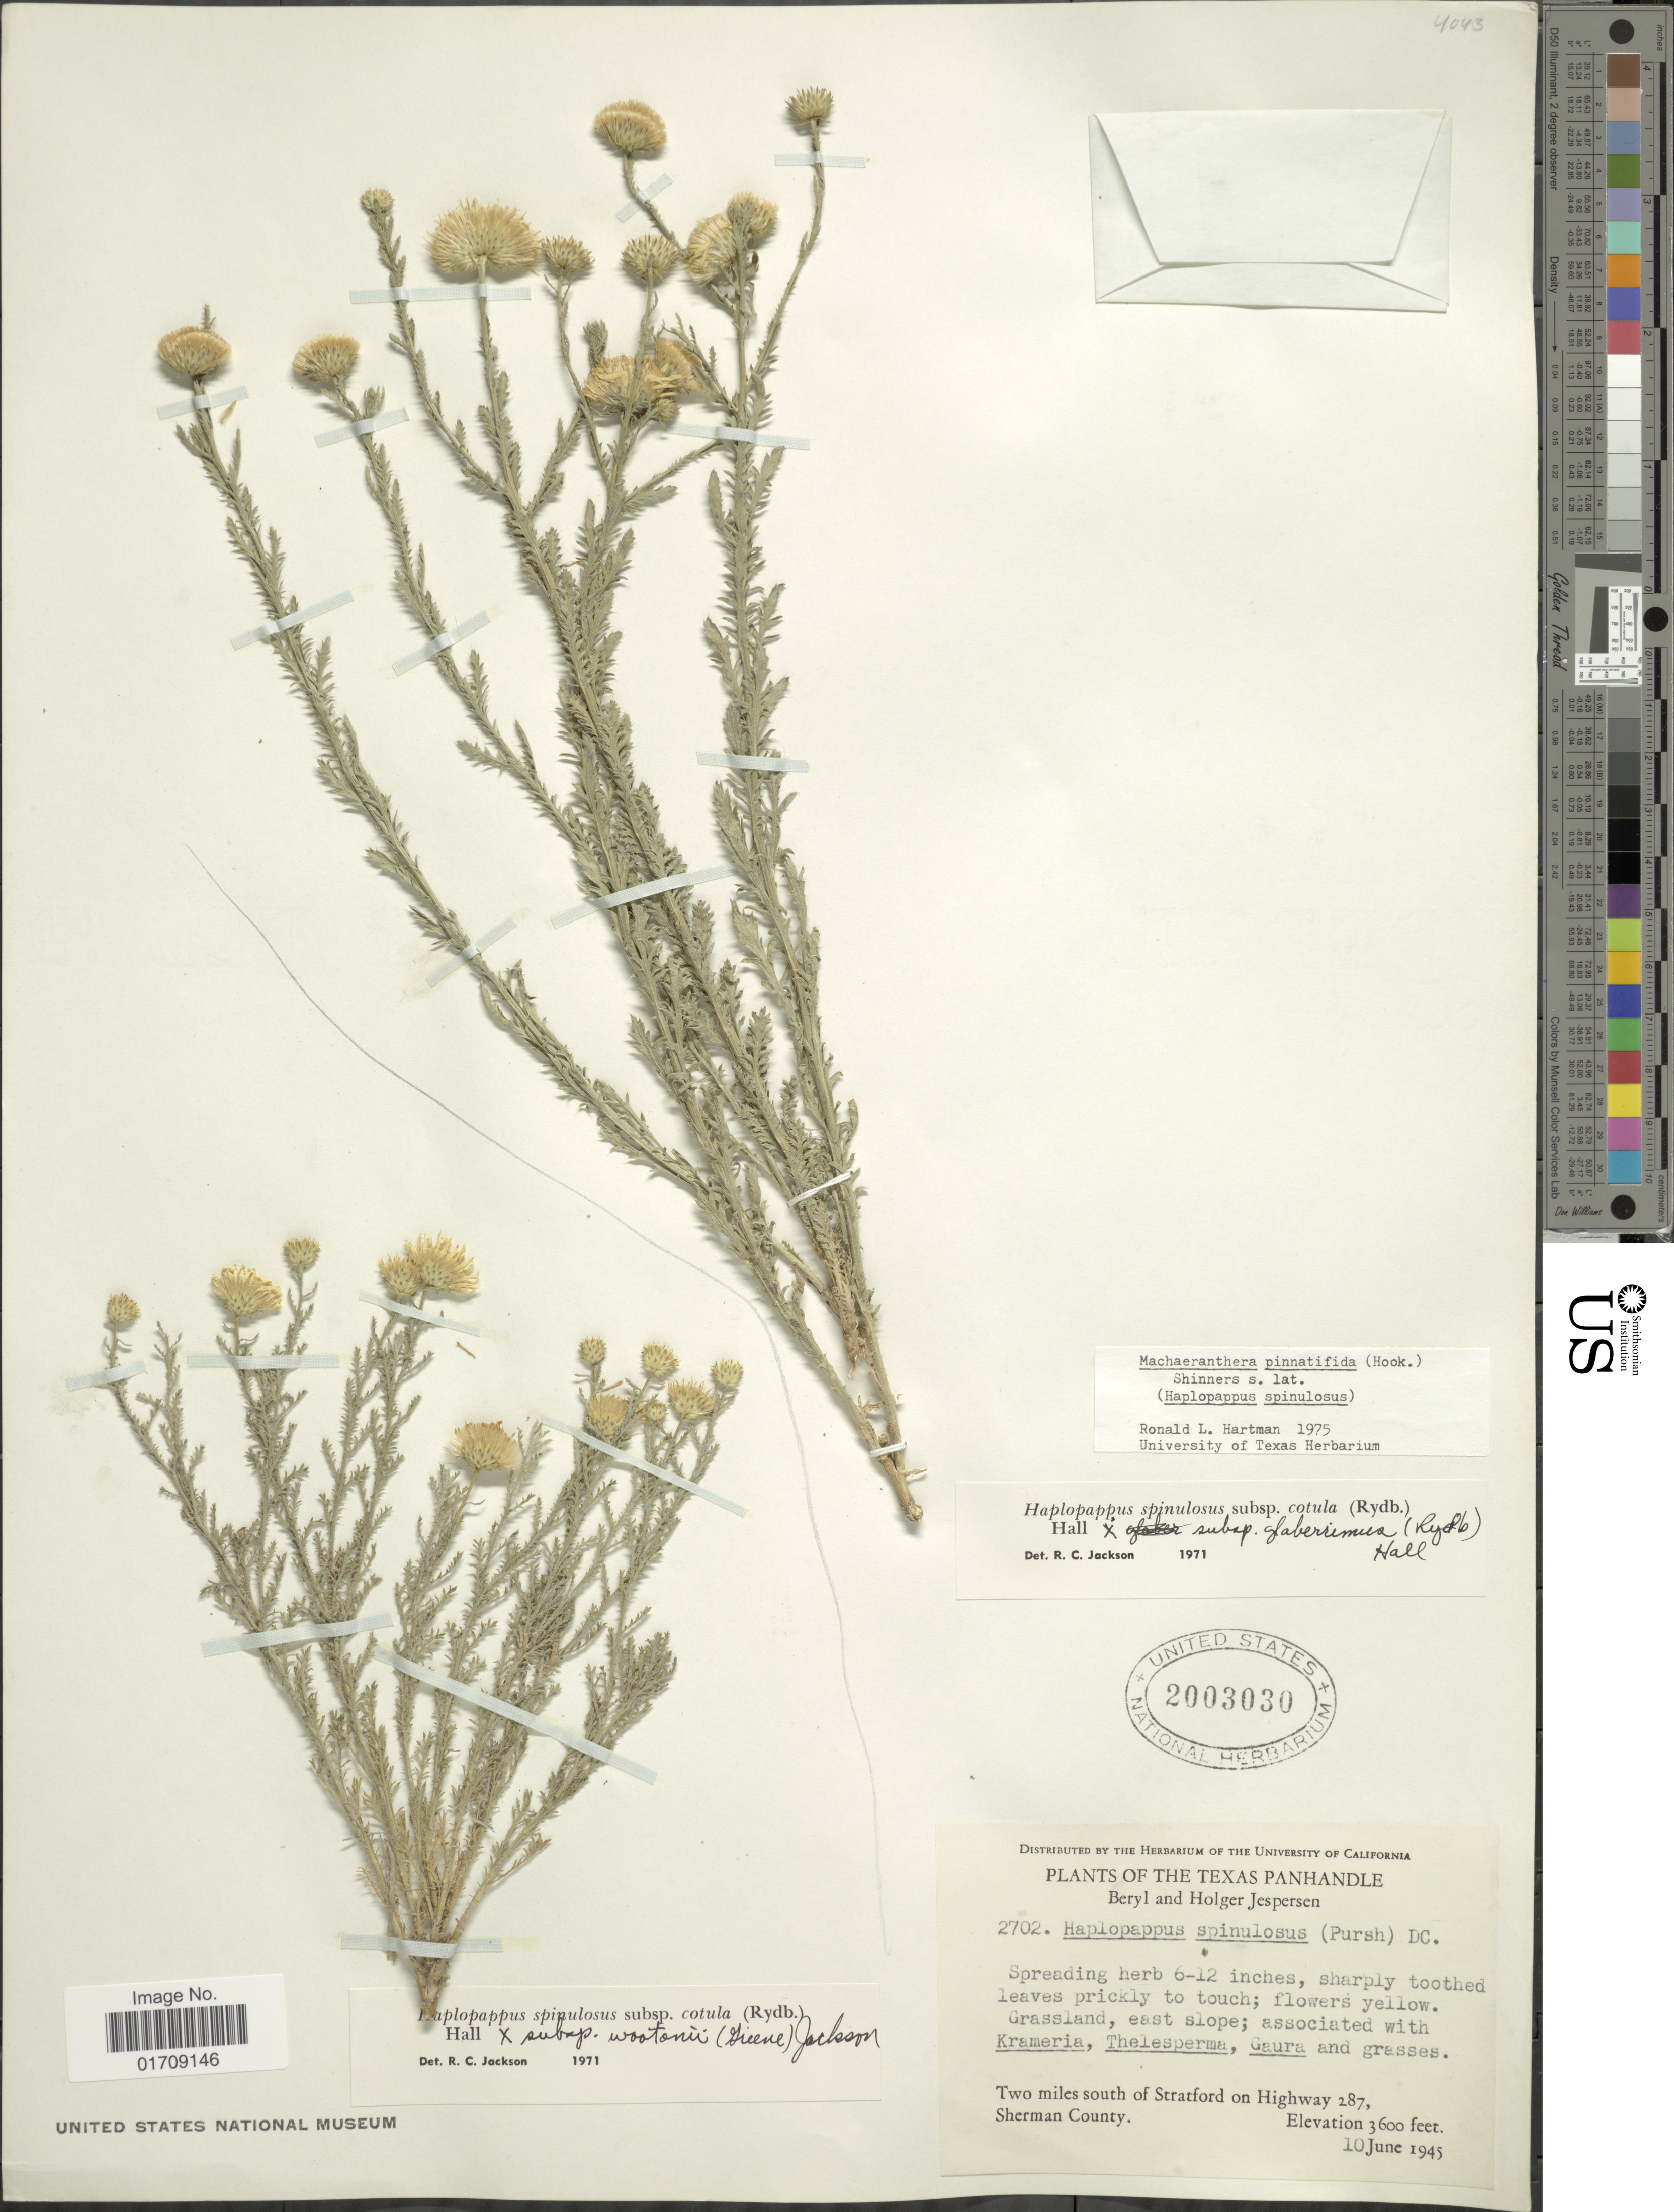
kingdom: Plantae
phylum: Tracheophyta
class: Magnoliopsida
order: Asterales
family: Asteraceae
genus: Machaeranthera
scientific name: Machaeranthera pinnatifida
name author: (Hook.) Shinners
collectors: B. Jespersen & H. Jespersen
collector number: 2702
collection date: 1945-06-10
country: United States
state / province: Texas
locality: The Texas Panhandle, two miles south of Stratford on Highway 287, Sherman County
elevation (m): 1097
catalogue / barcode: US 2003030